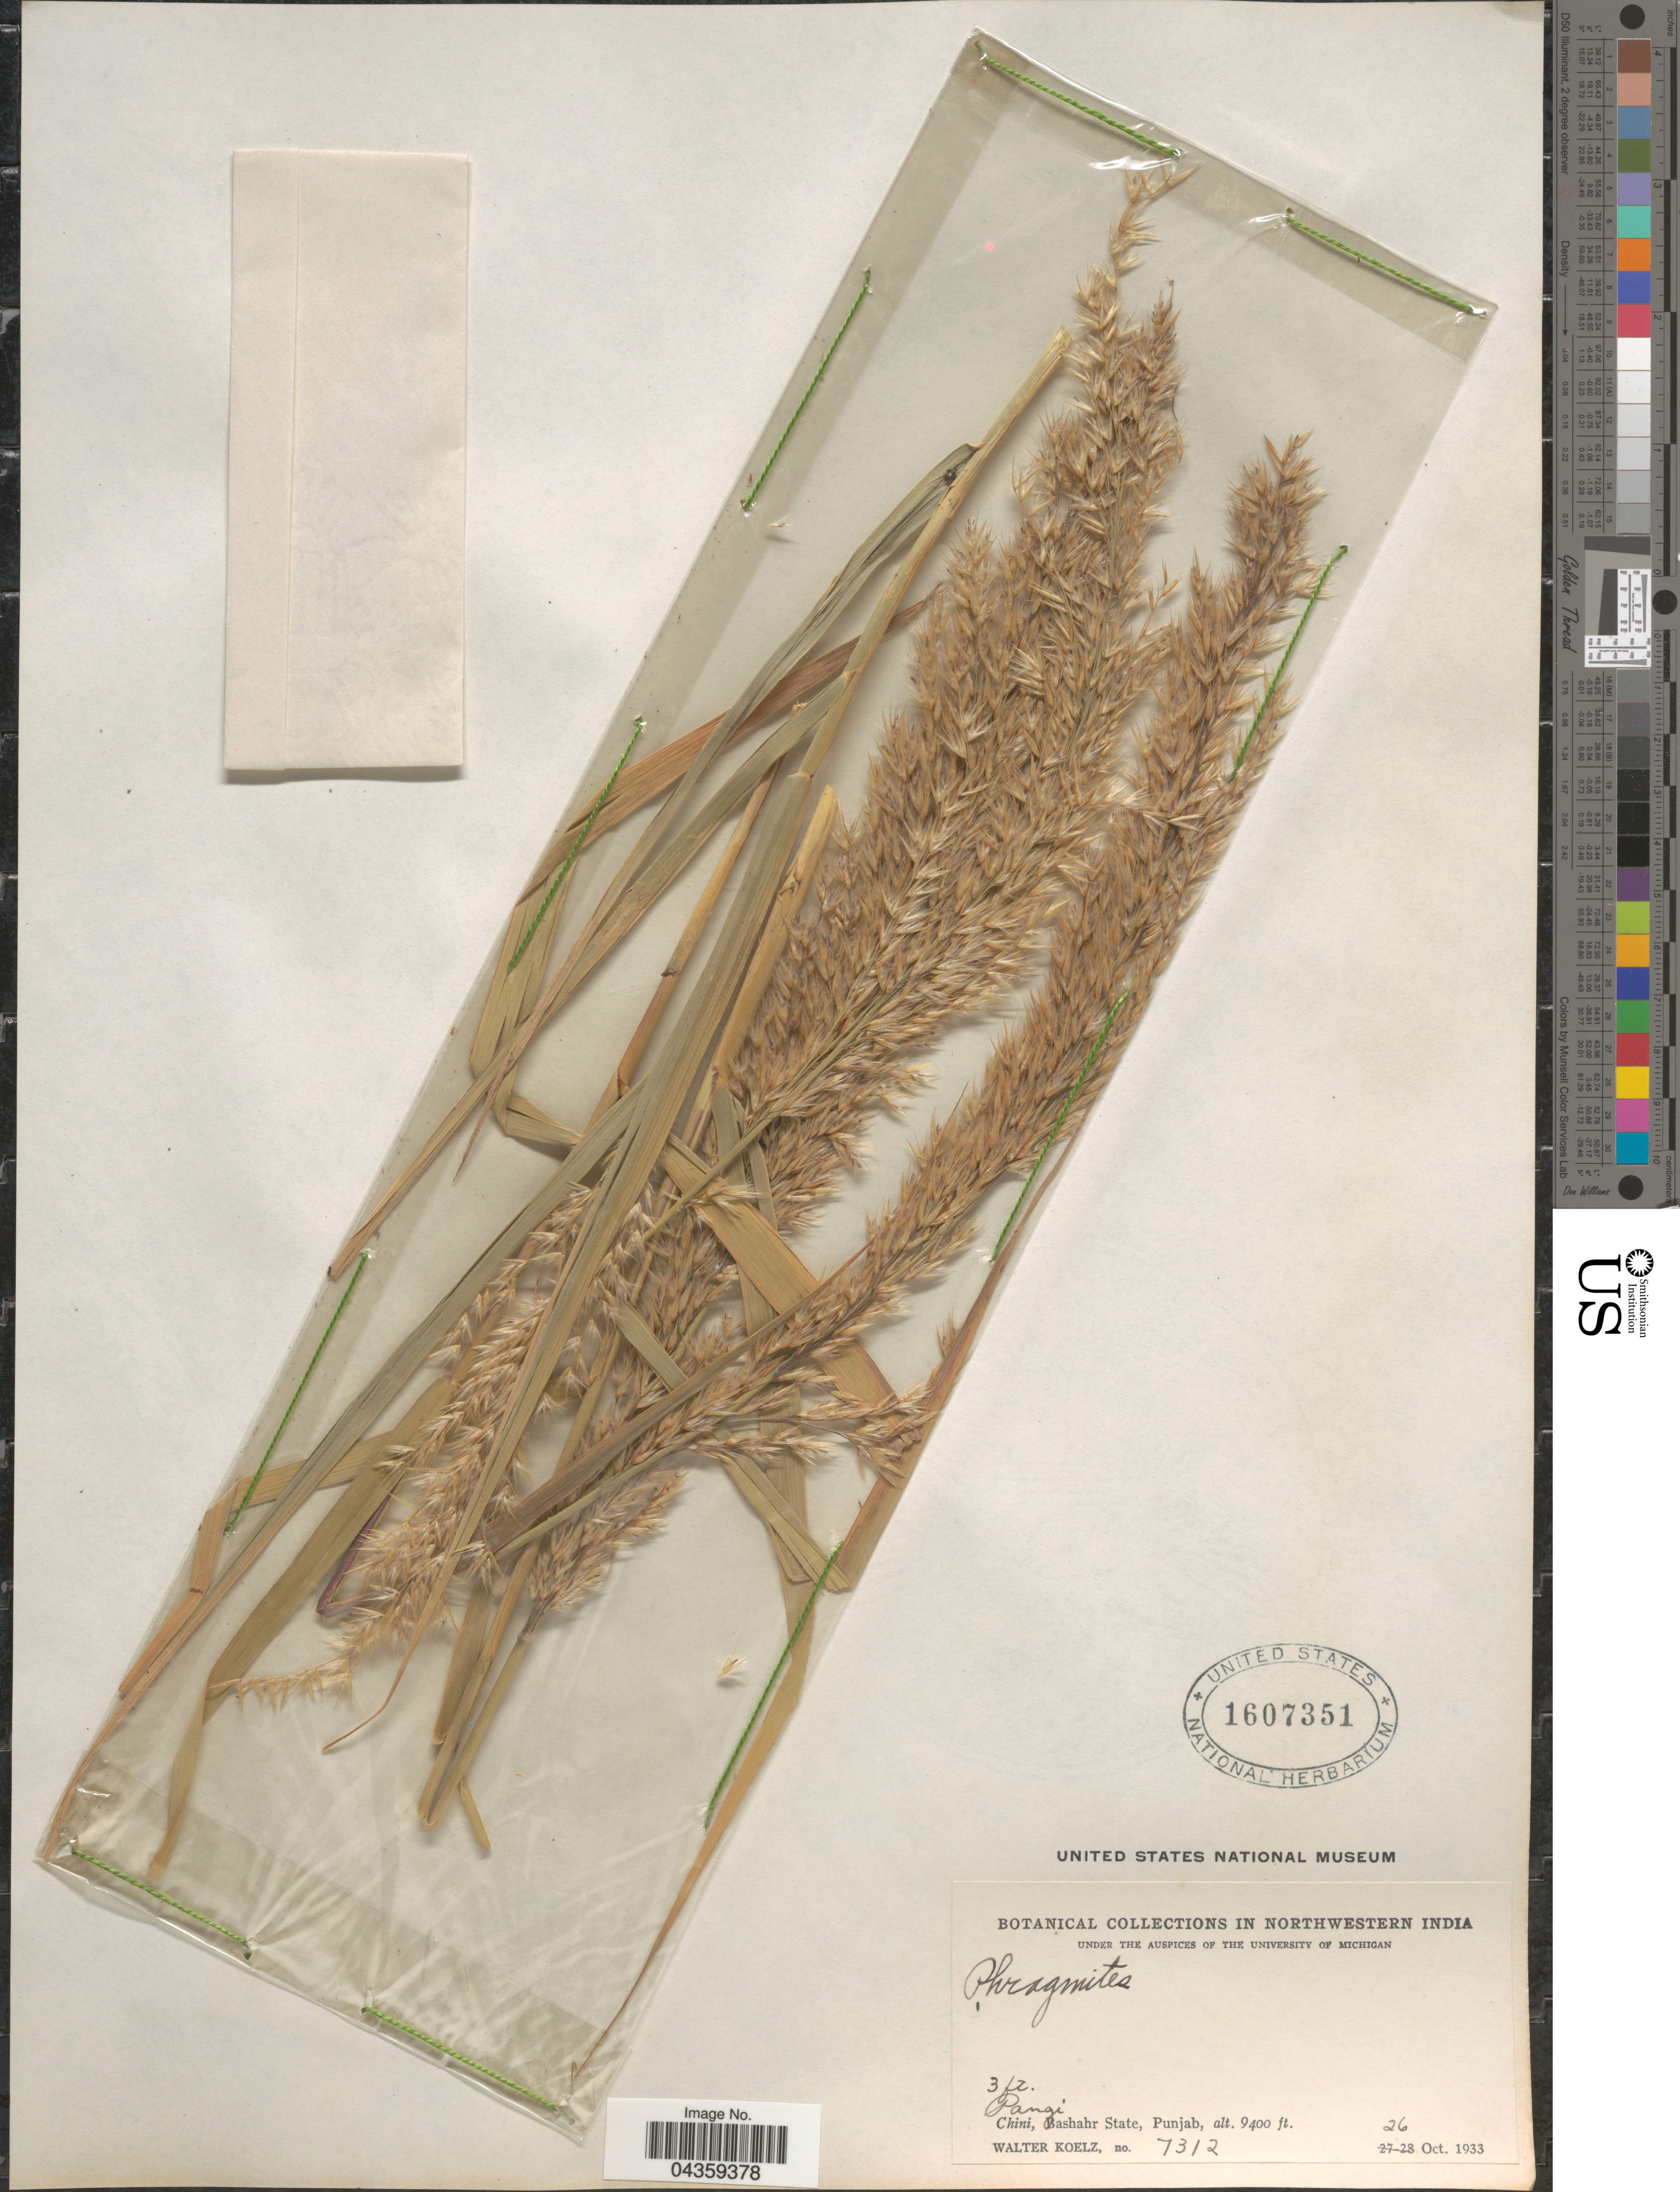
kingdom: Plantae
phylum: Tracheophyta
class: Liliopsida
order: Poales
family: Poaceae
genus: Arundo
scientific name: Arundo donax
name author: L.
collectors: W. N. Koelz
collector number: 7312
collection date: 1933-10-26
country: India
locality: Northestern India. Pangi. Chini, Bashahr State.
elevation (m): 2865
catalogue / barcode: US 1607351